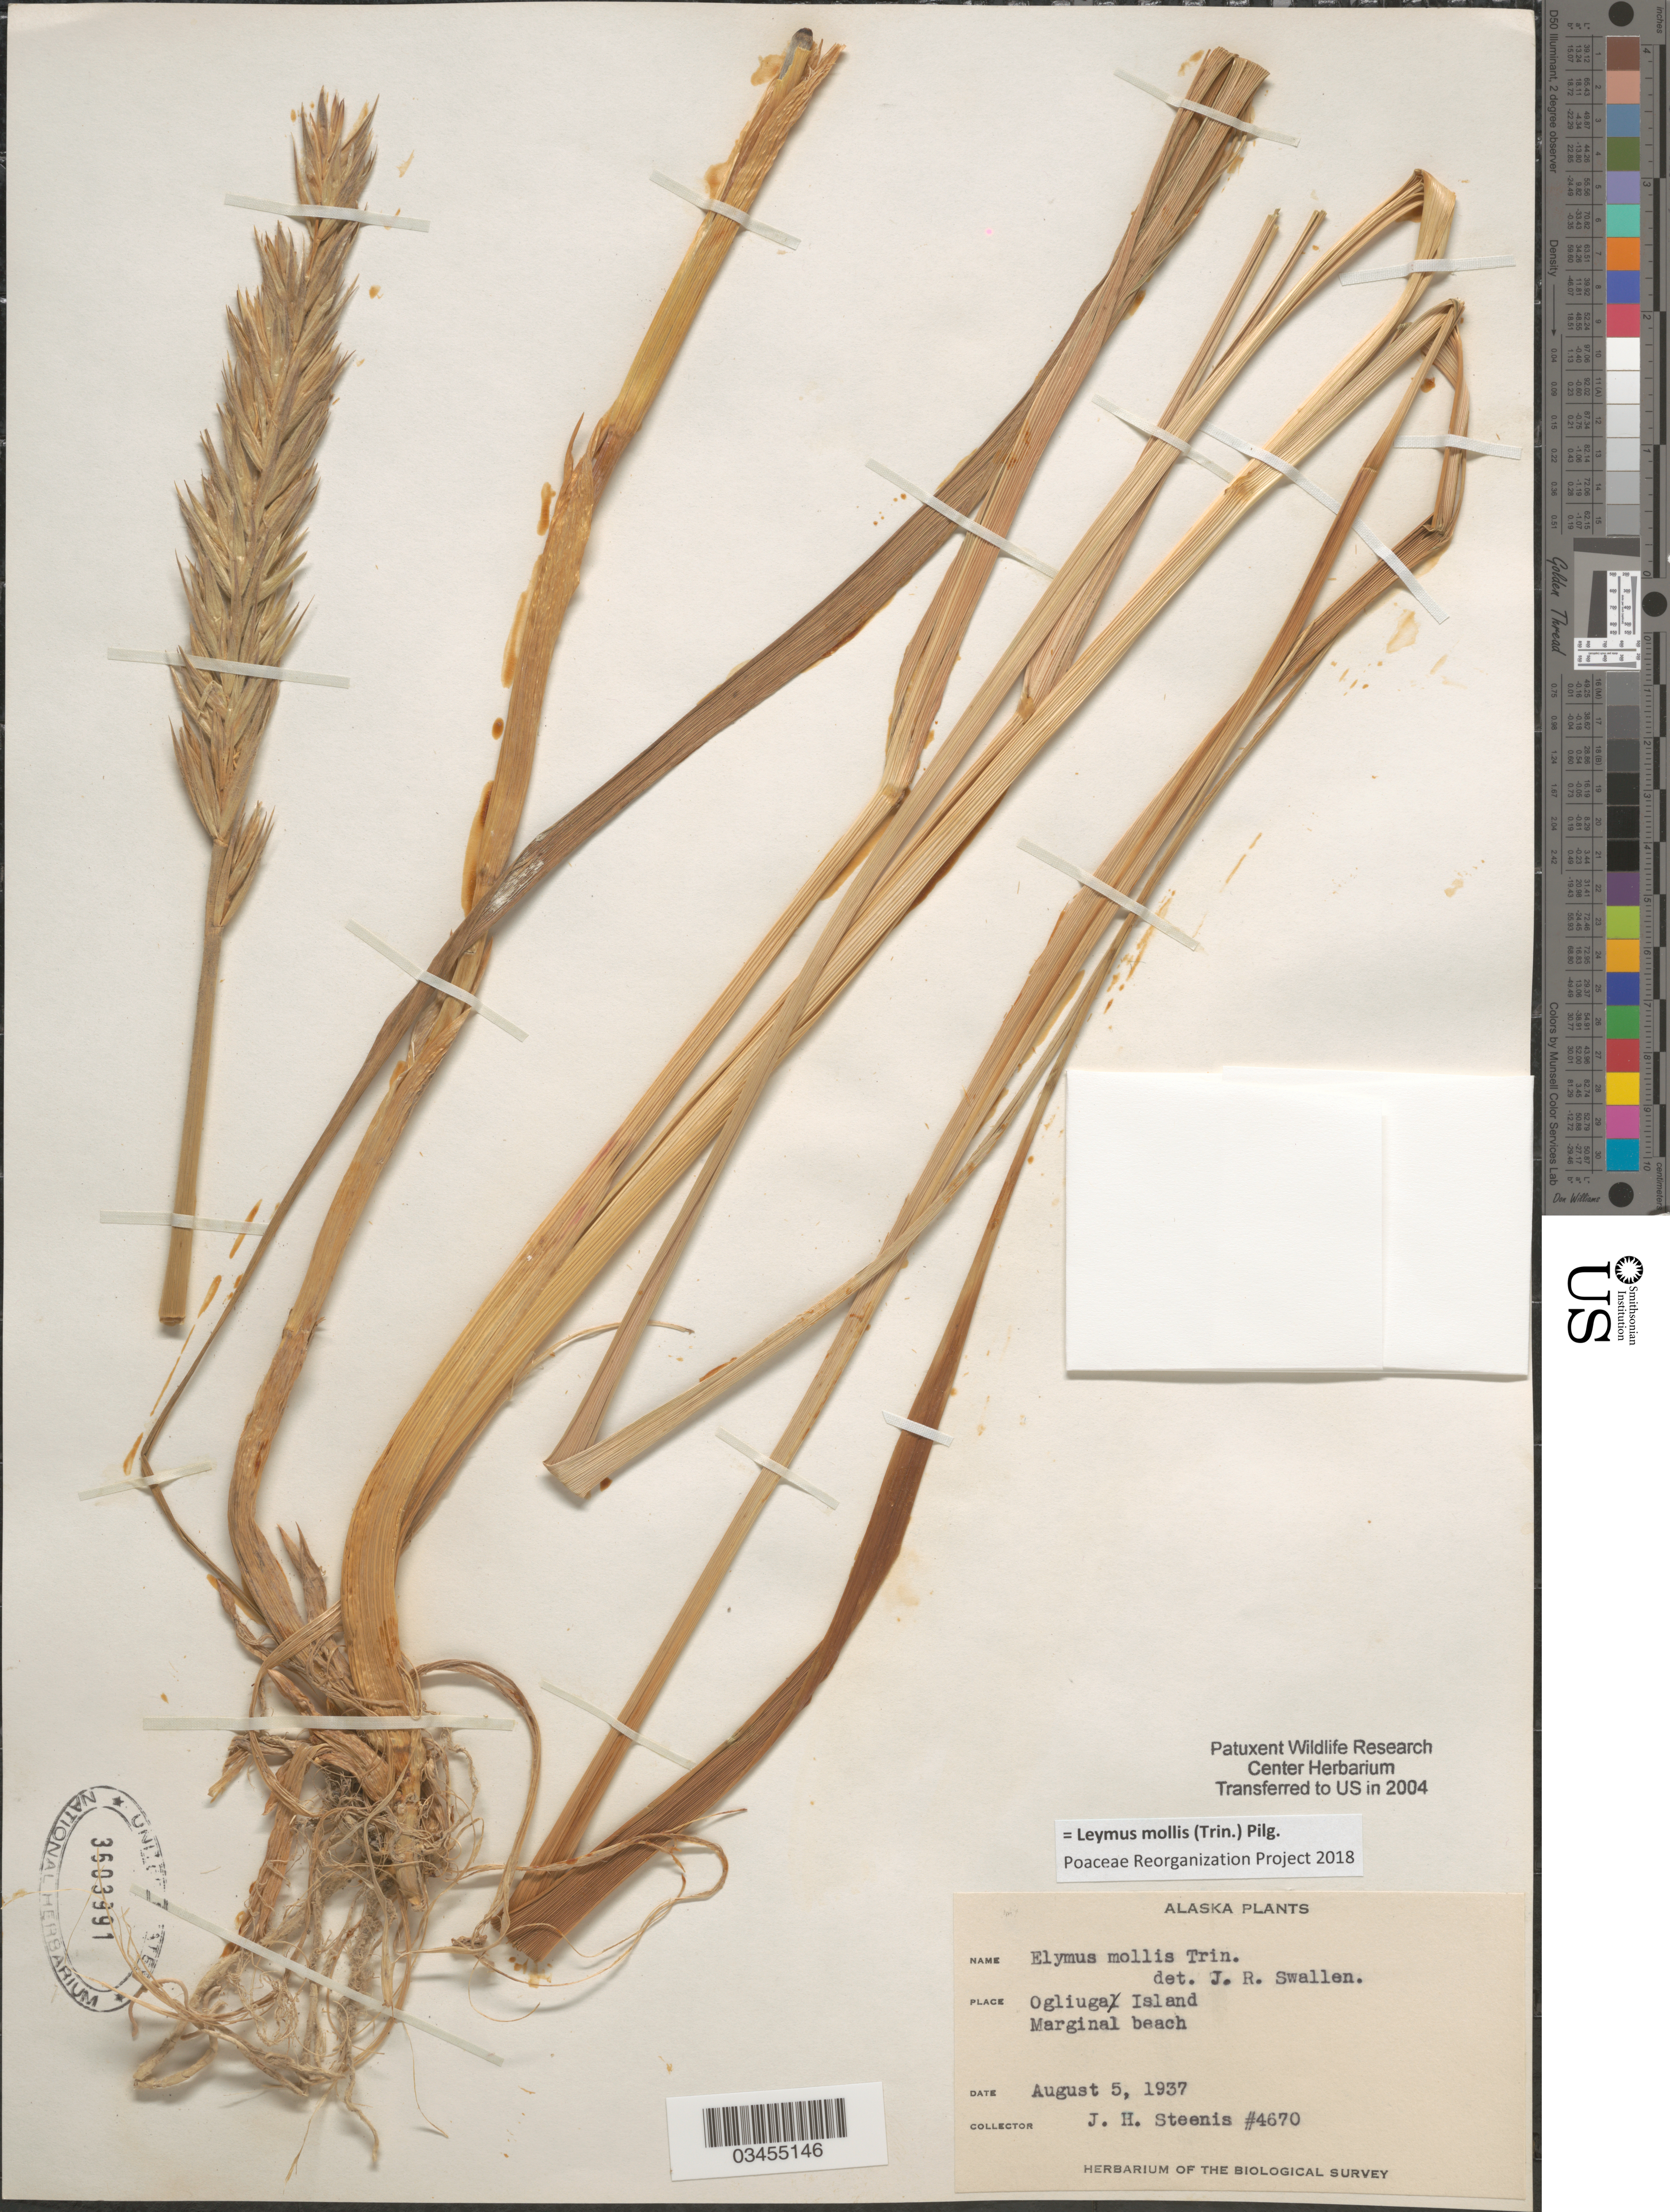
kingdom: Plantae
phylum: Tracheophyta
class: Liliopsida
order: Poales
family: Poaceae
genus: Leymus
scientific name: Leymus mollis subsp. mollis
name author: (Trin.) Pilg.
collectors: J. H. Steenis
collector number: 4670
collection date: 1937-08-05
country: United States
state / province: Alaska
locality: Ogliuga Island. Marginal beach. Herbarium of the Biological Survey.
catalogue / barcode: US 3603991